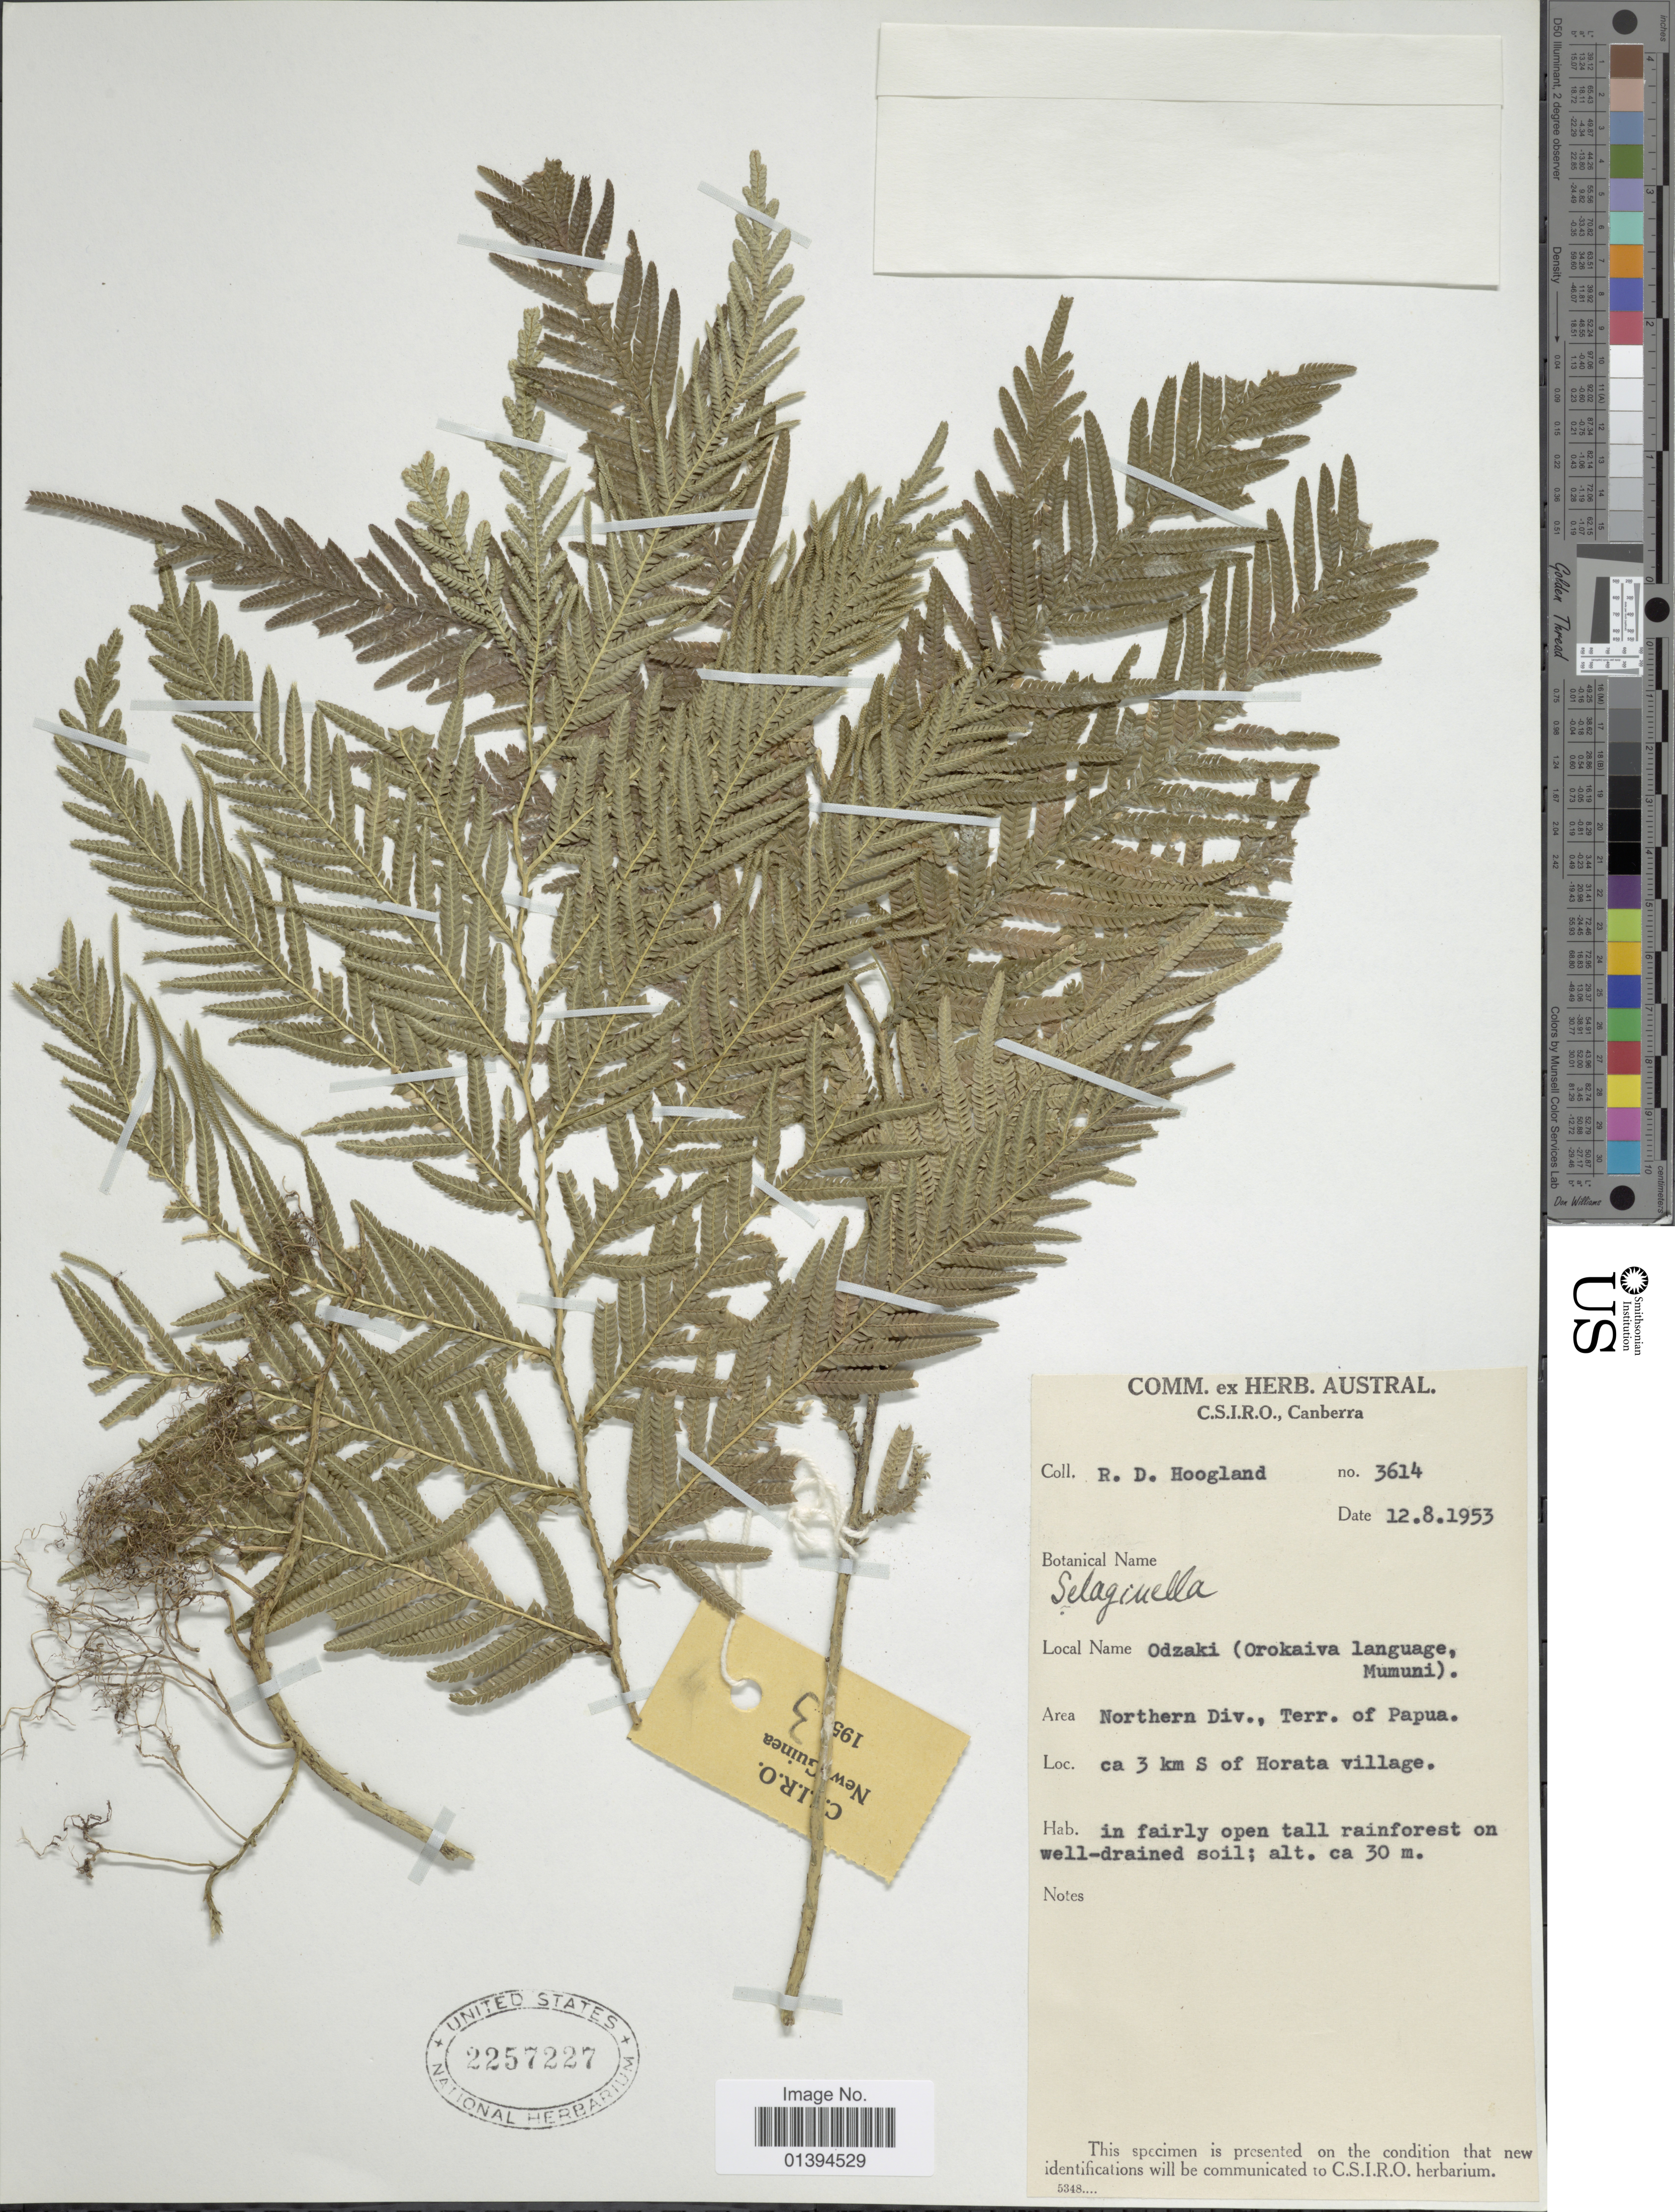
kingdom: Plantae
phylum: Tracheophyta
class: Lycopodiopsida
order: Selaginellales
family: Selaginellaceae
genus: Selaginella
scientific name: Selaginella sp.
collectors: R. D. Hoogland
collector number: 3614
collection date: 1953-08-12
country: Papua New Guinea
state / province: Northern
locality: Terr. of Papua, ca. 3 km S of Horata Valley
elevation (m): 30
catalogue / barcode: US 2257227